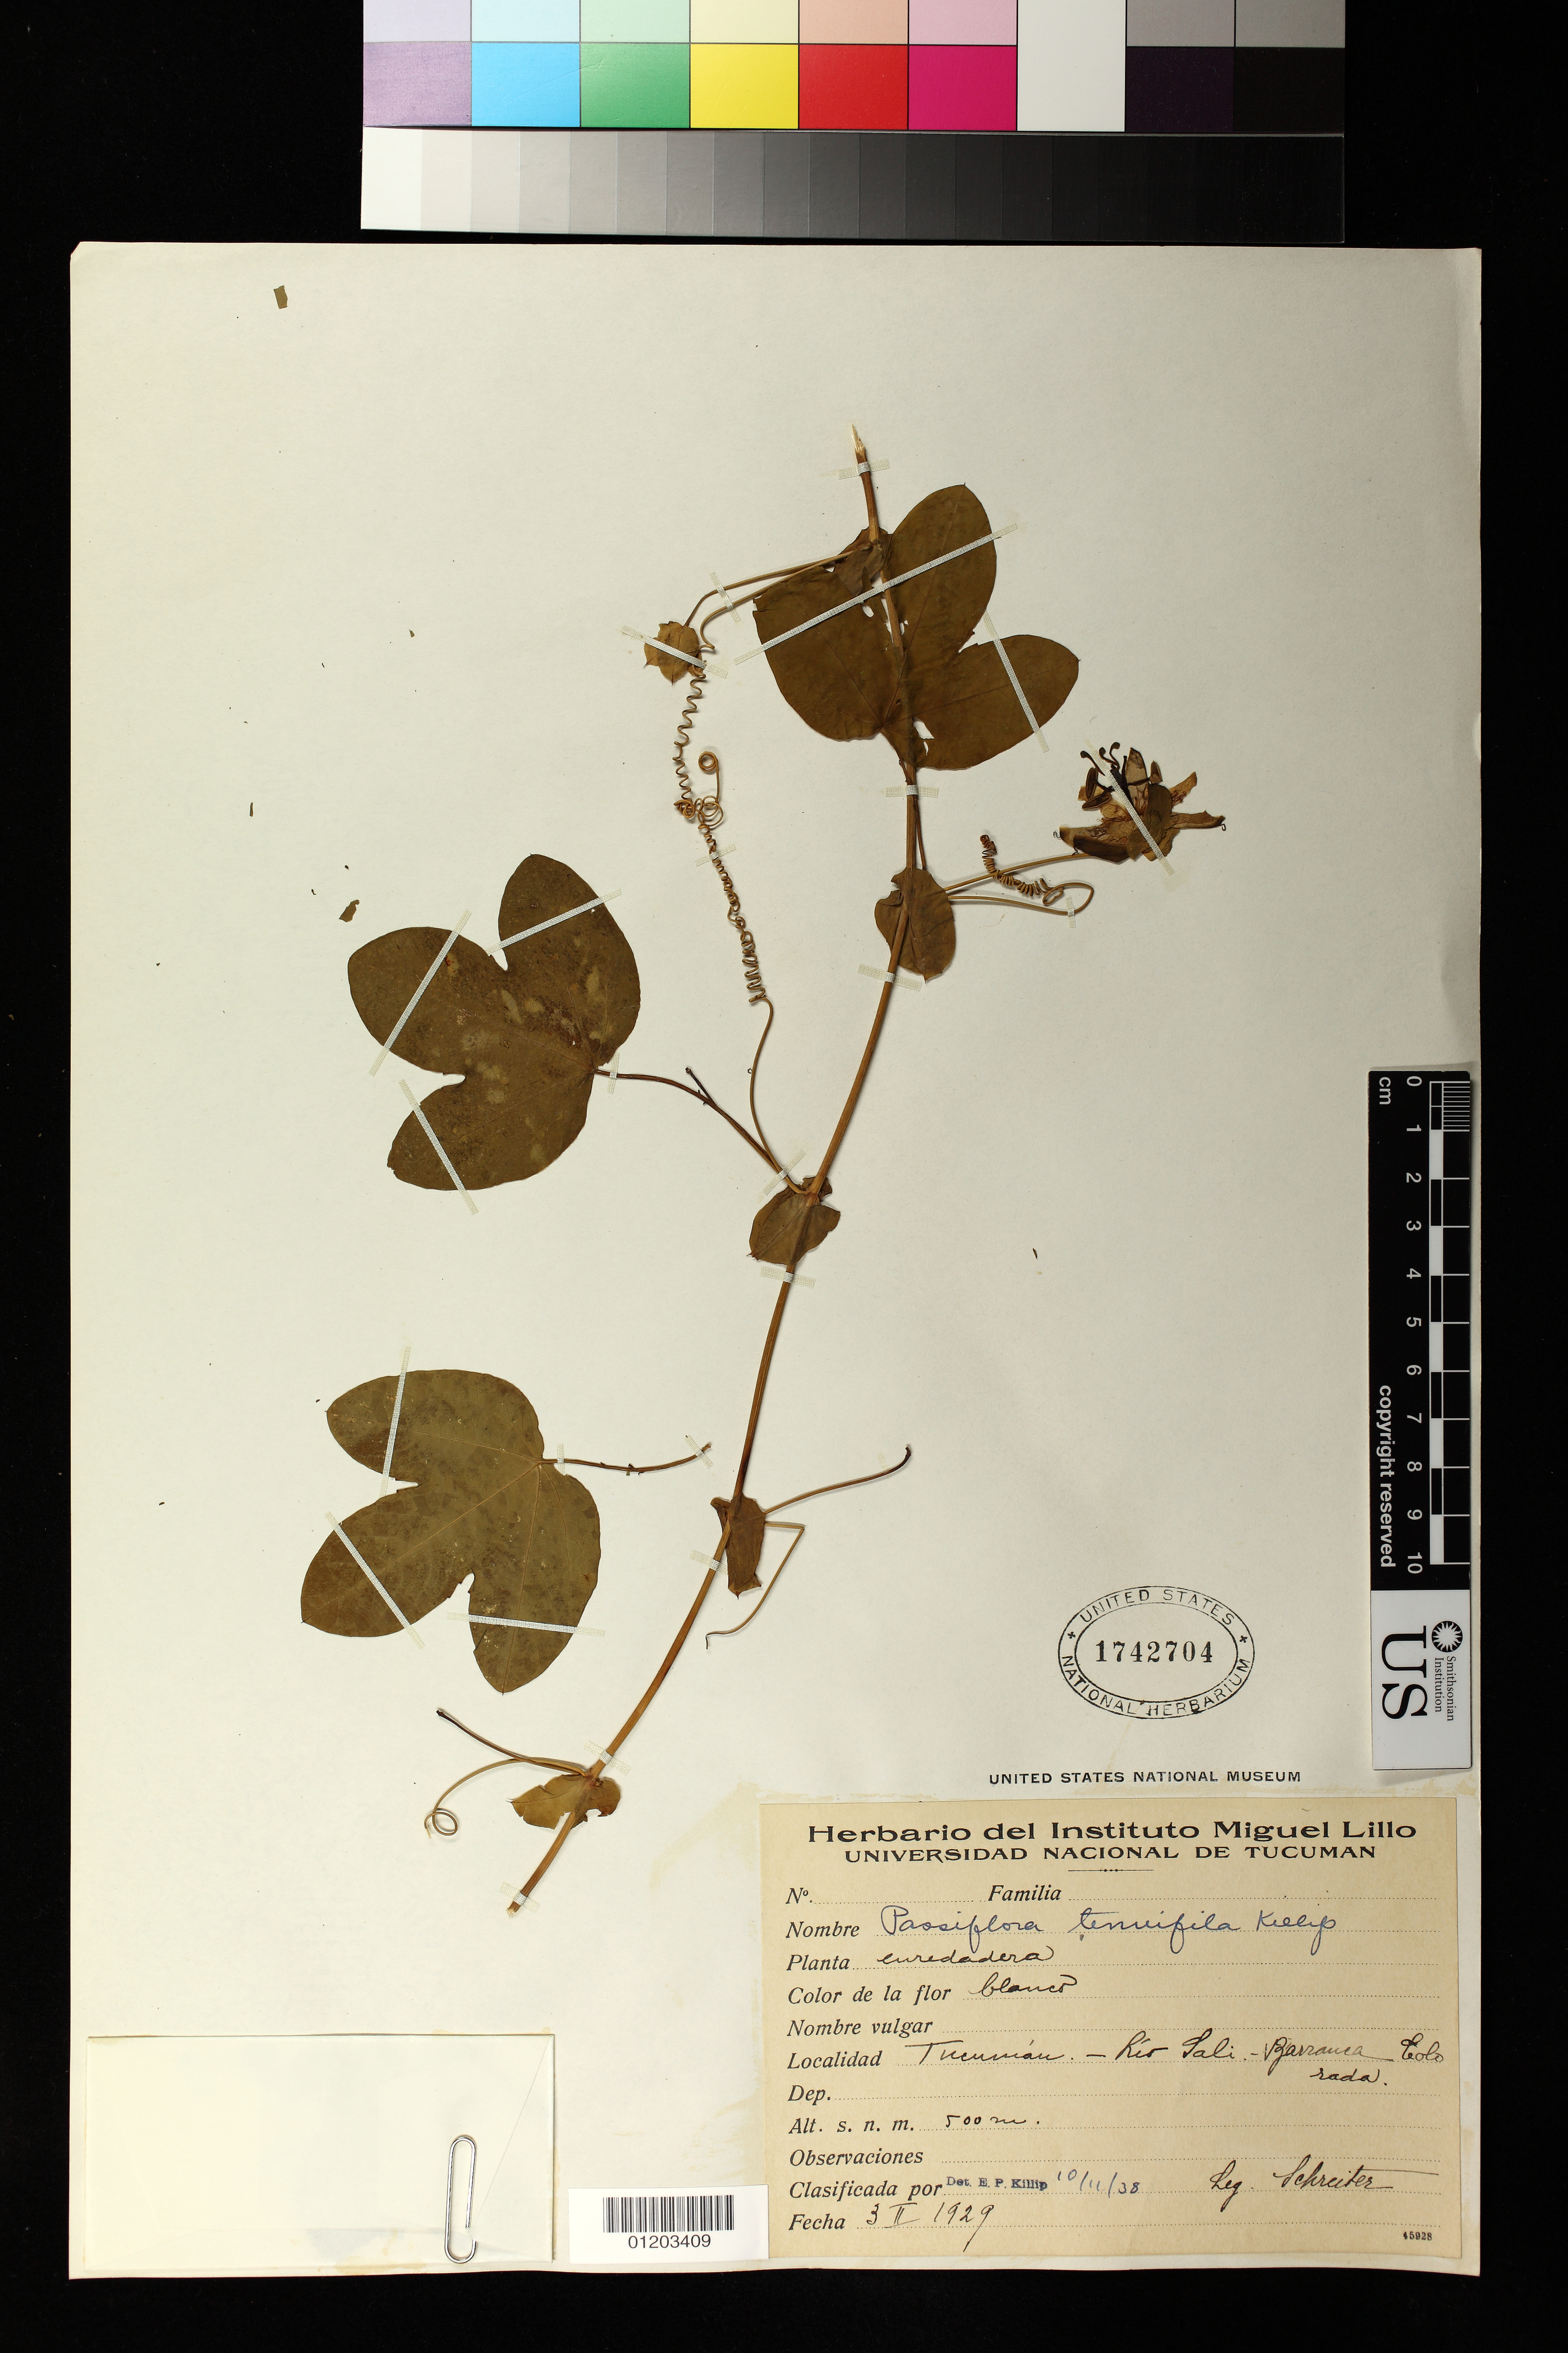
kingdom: Plantae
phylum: Tracheophyta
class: Magnoliopsida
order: Malpighiales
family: Passifloraceae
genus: Passiflora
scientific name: Passiflora tenuifila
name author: Killip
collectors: -. Schreiter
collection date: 1929-02-03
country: Argentina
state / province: Tucuman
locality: Rio Sali - Barranca Colorada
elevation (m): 500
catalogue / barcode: US 1742704